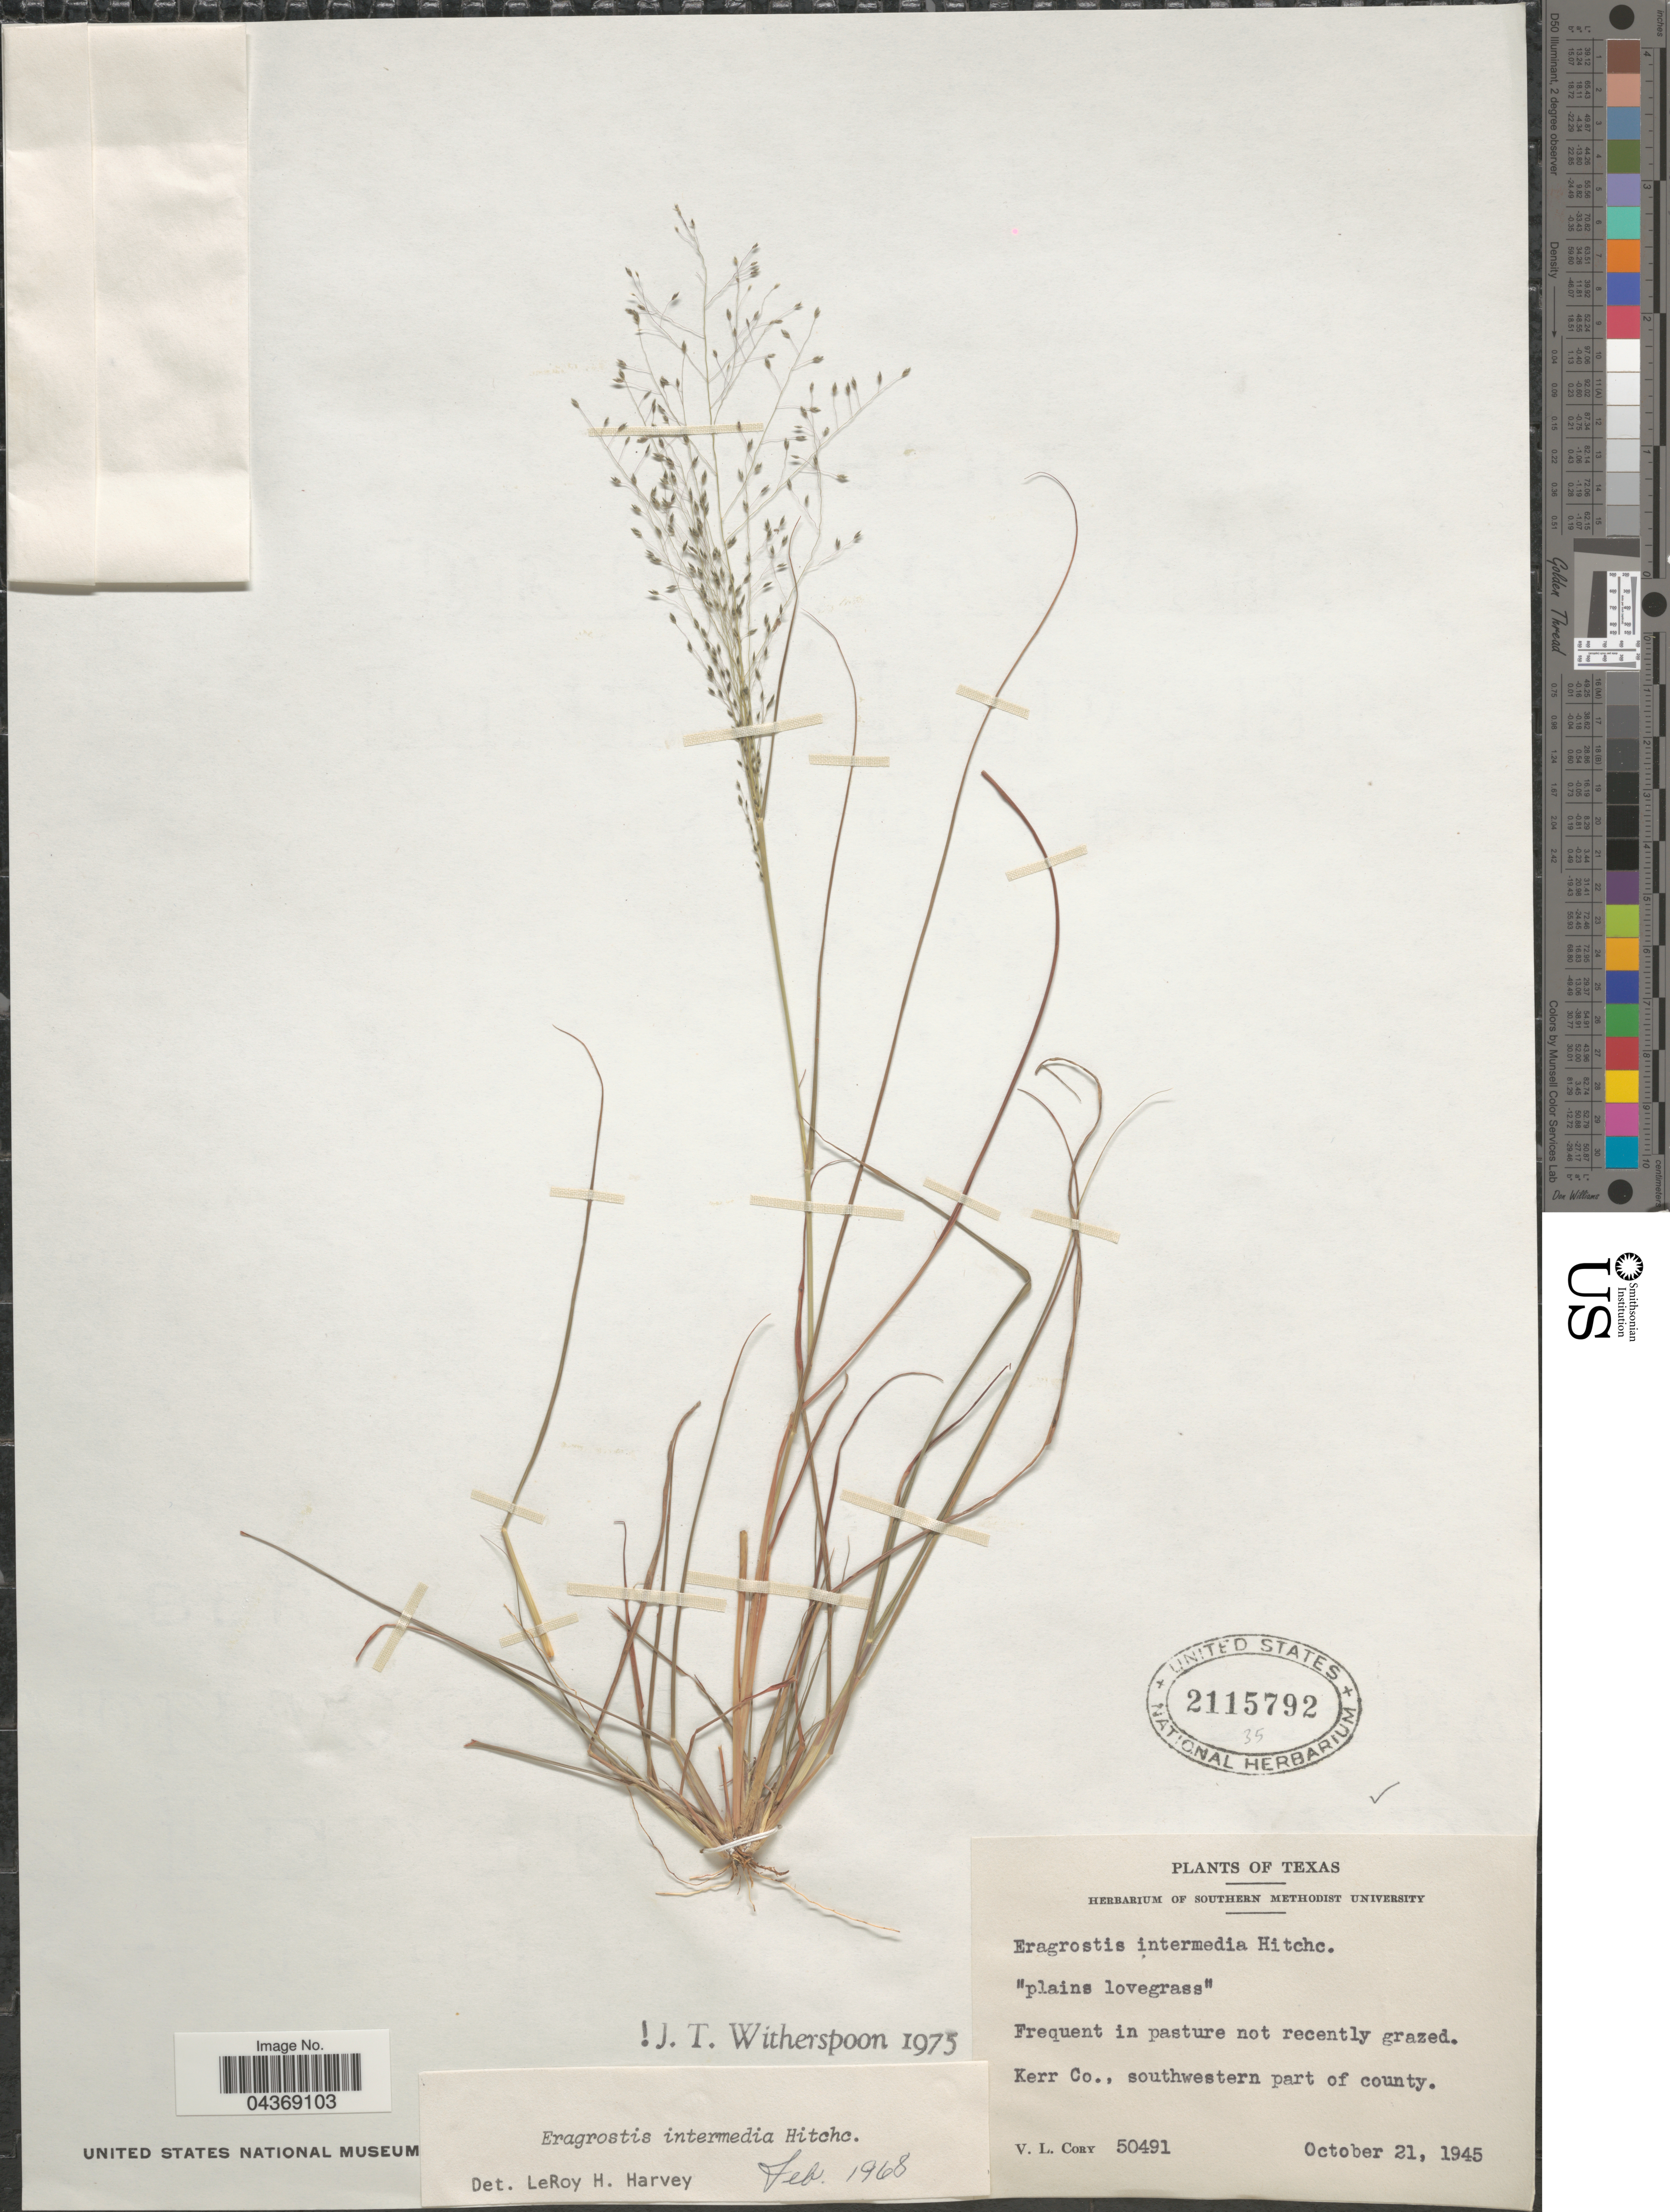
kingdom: Plantae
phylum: Tracheophyta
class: Liliopsida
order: Poales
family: Poaceae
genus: Eragrostis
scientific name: Eragrostis intermedia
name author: Hitchc.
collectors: V. Cory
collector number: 50491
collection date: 1945-10-21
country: United States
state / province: Texas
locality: Kerr Co., southwestern part of county.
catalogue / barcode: US 2115792